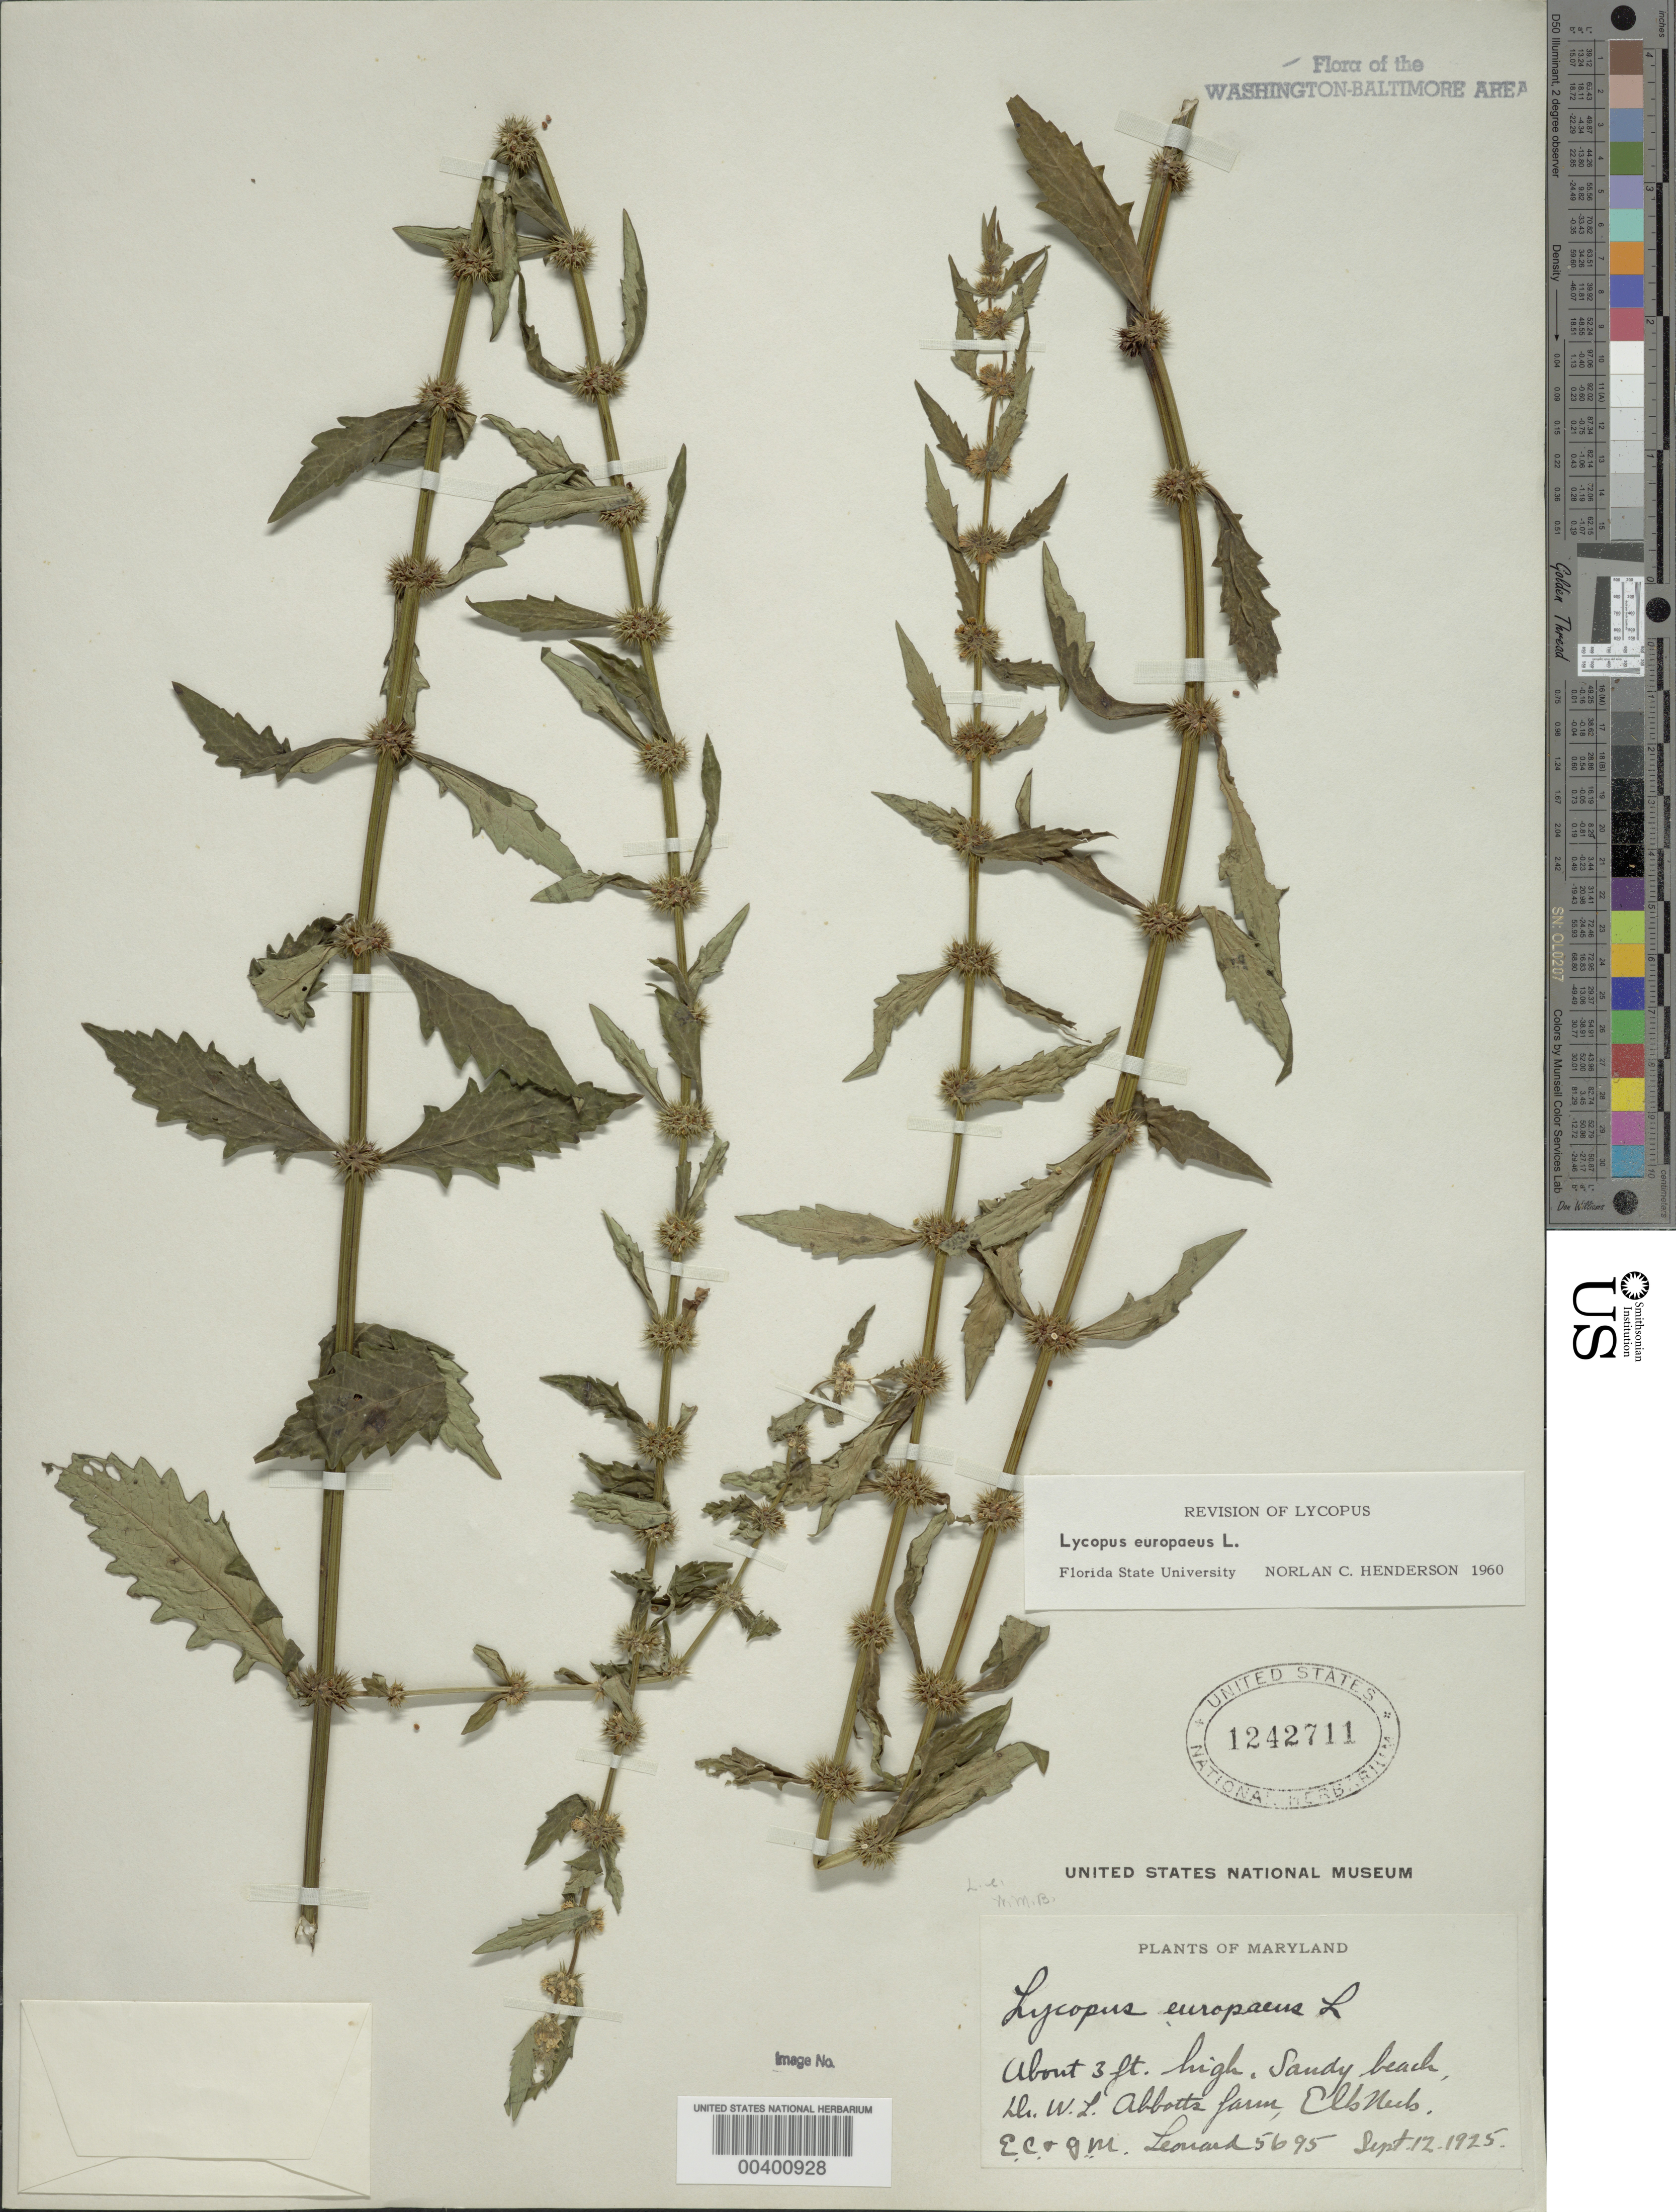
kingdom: Plantae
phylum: Tracheophyta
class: Magnoliopsida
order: Lamiales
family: Lamiaceae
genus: Lycopus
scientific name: Lycopus europaeus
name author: L.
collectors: E. C. Leonard & G. M. Leonard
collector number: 5695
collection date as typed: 12 Sep 1925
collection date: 1925-09-12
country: United States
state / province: Maryland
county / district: Montgomery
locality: Near Dr. Abbotts Farm, Elkneck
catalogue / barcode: US 1242711